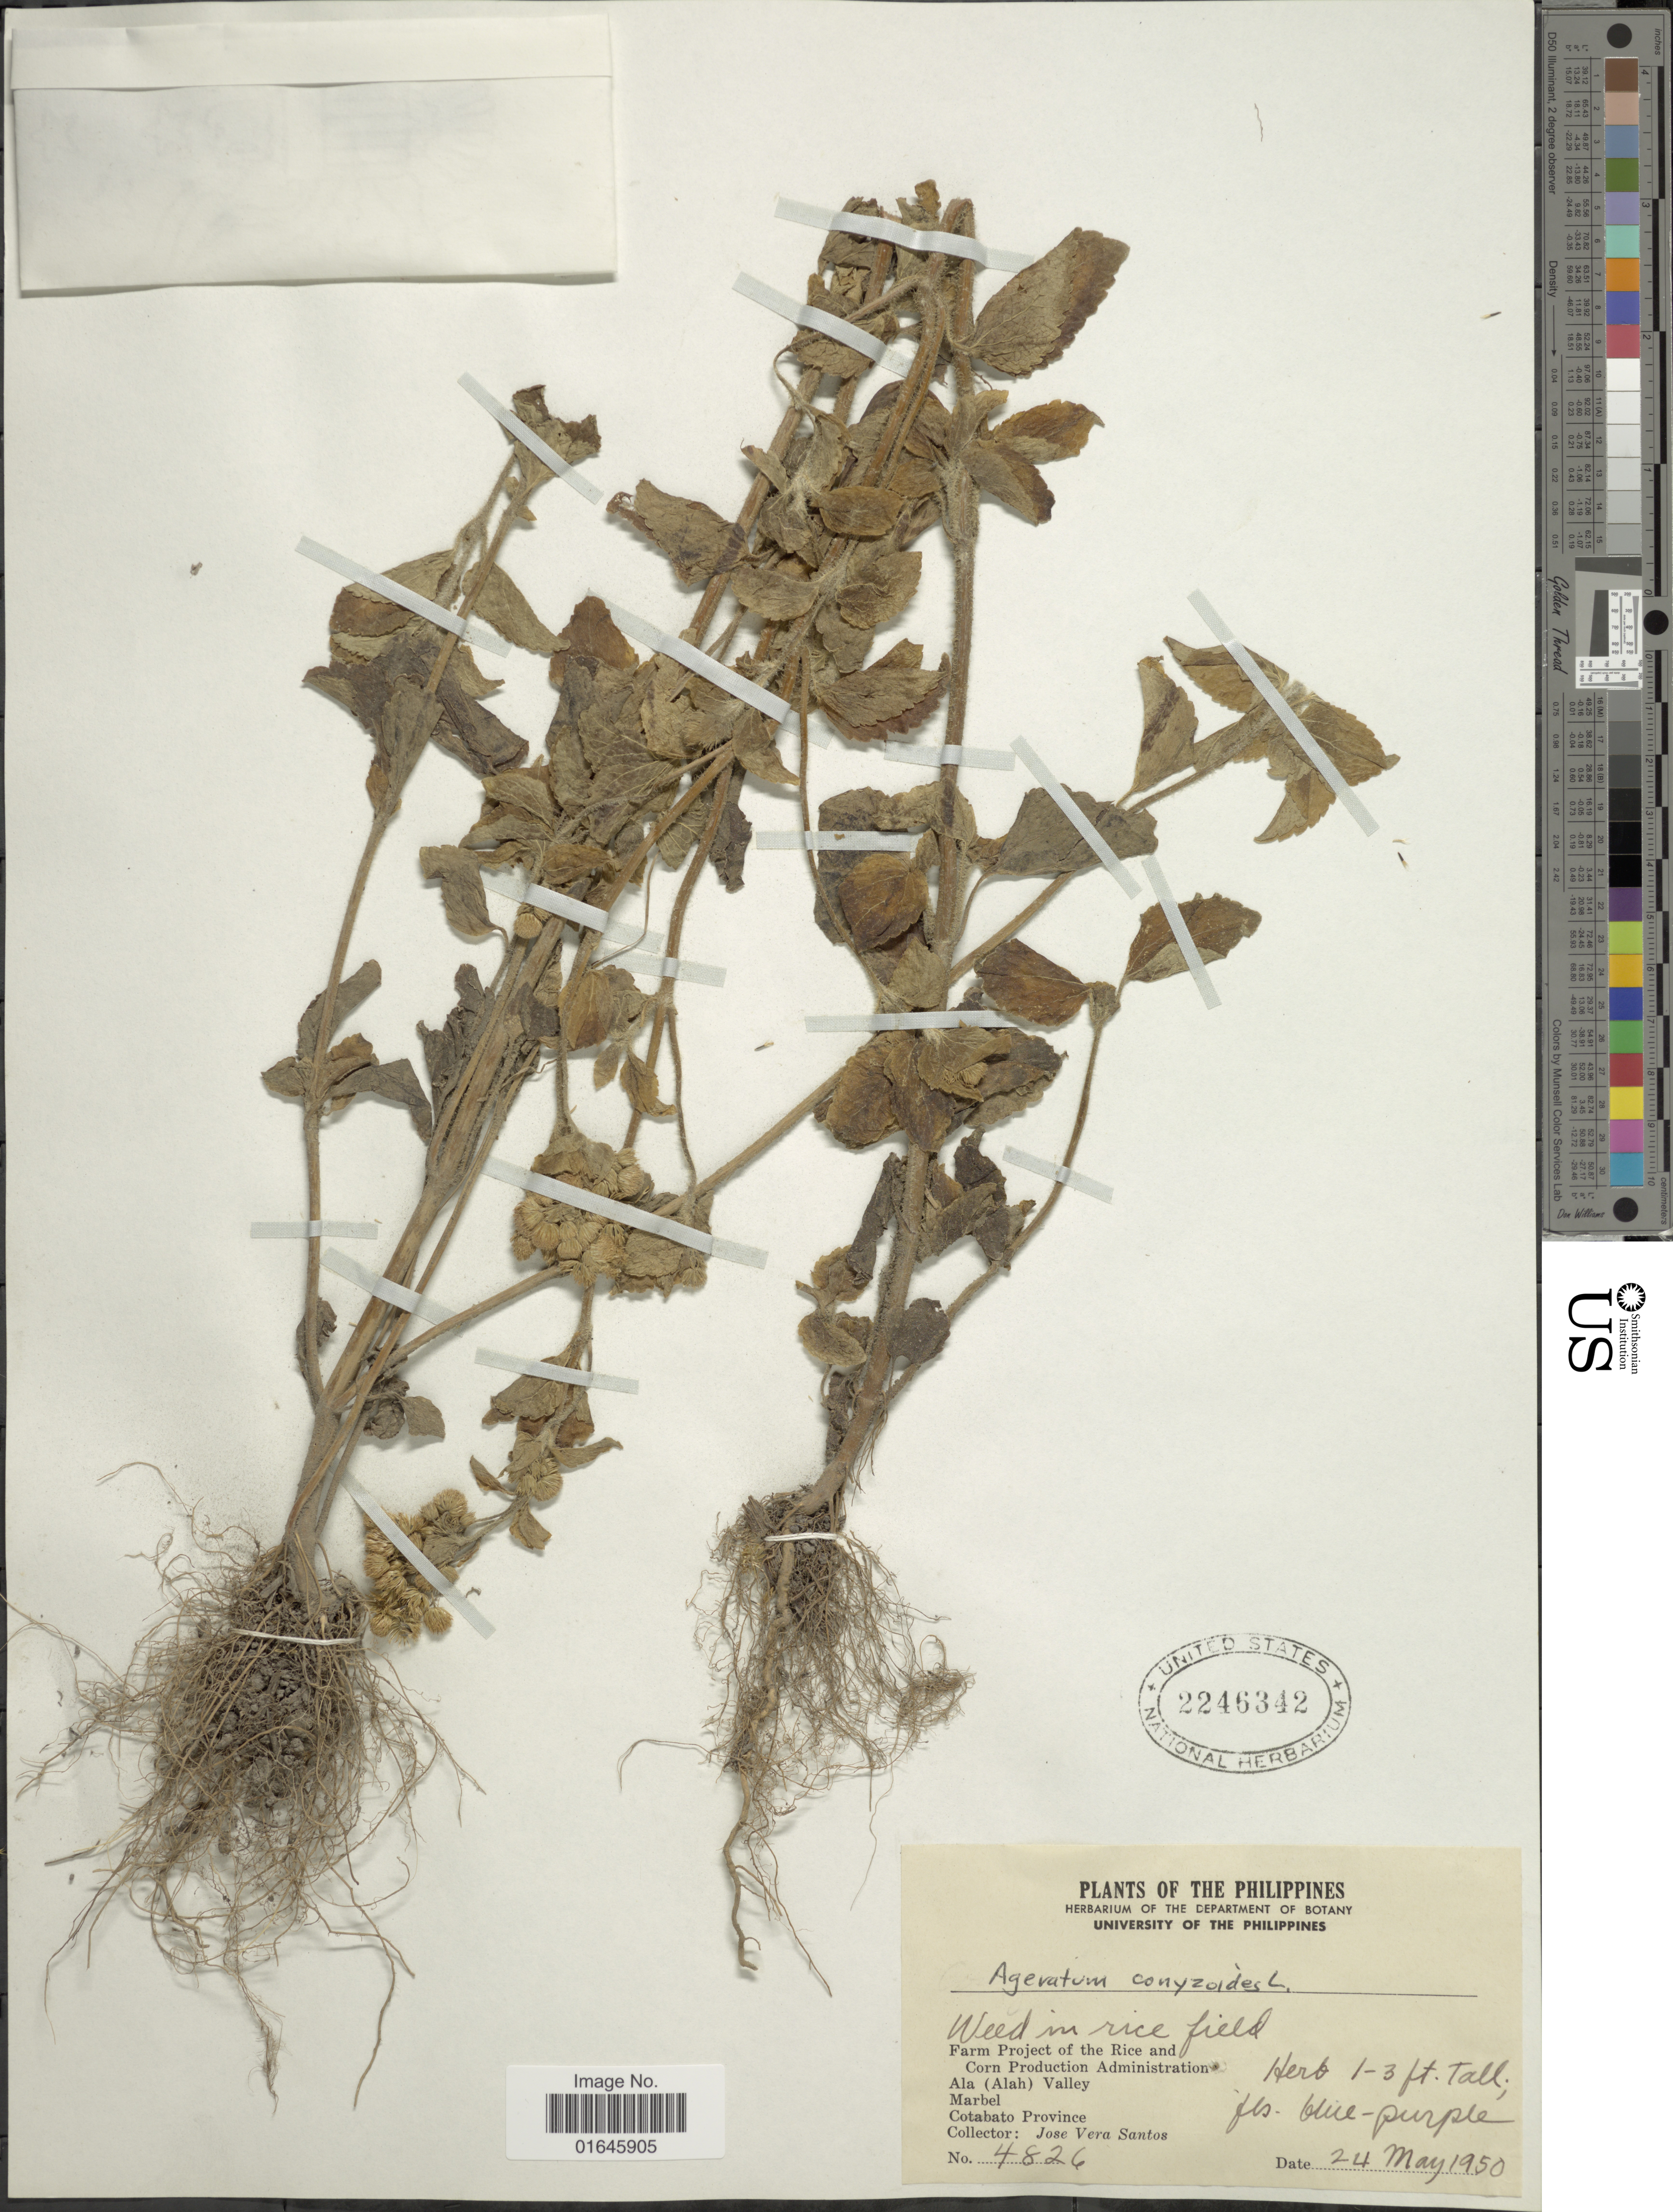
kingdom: Plantae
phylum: Tracheophyta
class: Magnoliopsida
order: Asterales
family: Asteraceae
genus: Ageratum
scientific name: Ageratum conyzoides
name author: L.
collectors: J. V. Santos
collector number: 4826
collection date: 1950-05-24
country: Philippines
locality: Farm Project of the Rice and Corn Production Adminstration, Ala (Alah) Valley, Marbel, Cotobato Province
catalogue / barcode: US 2246342